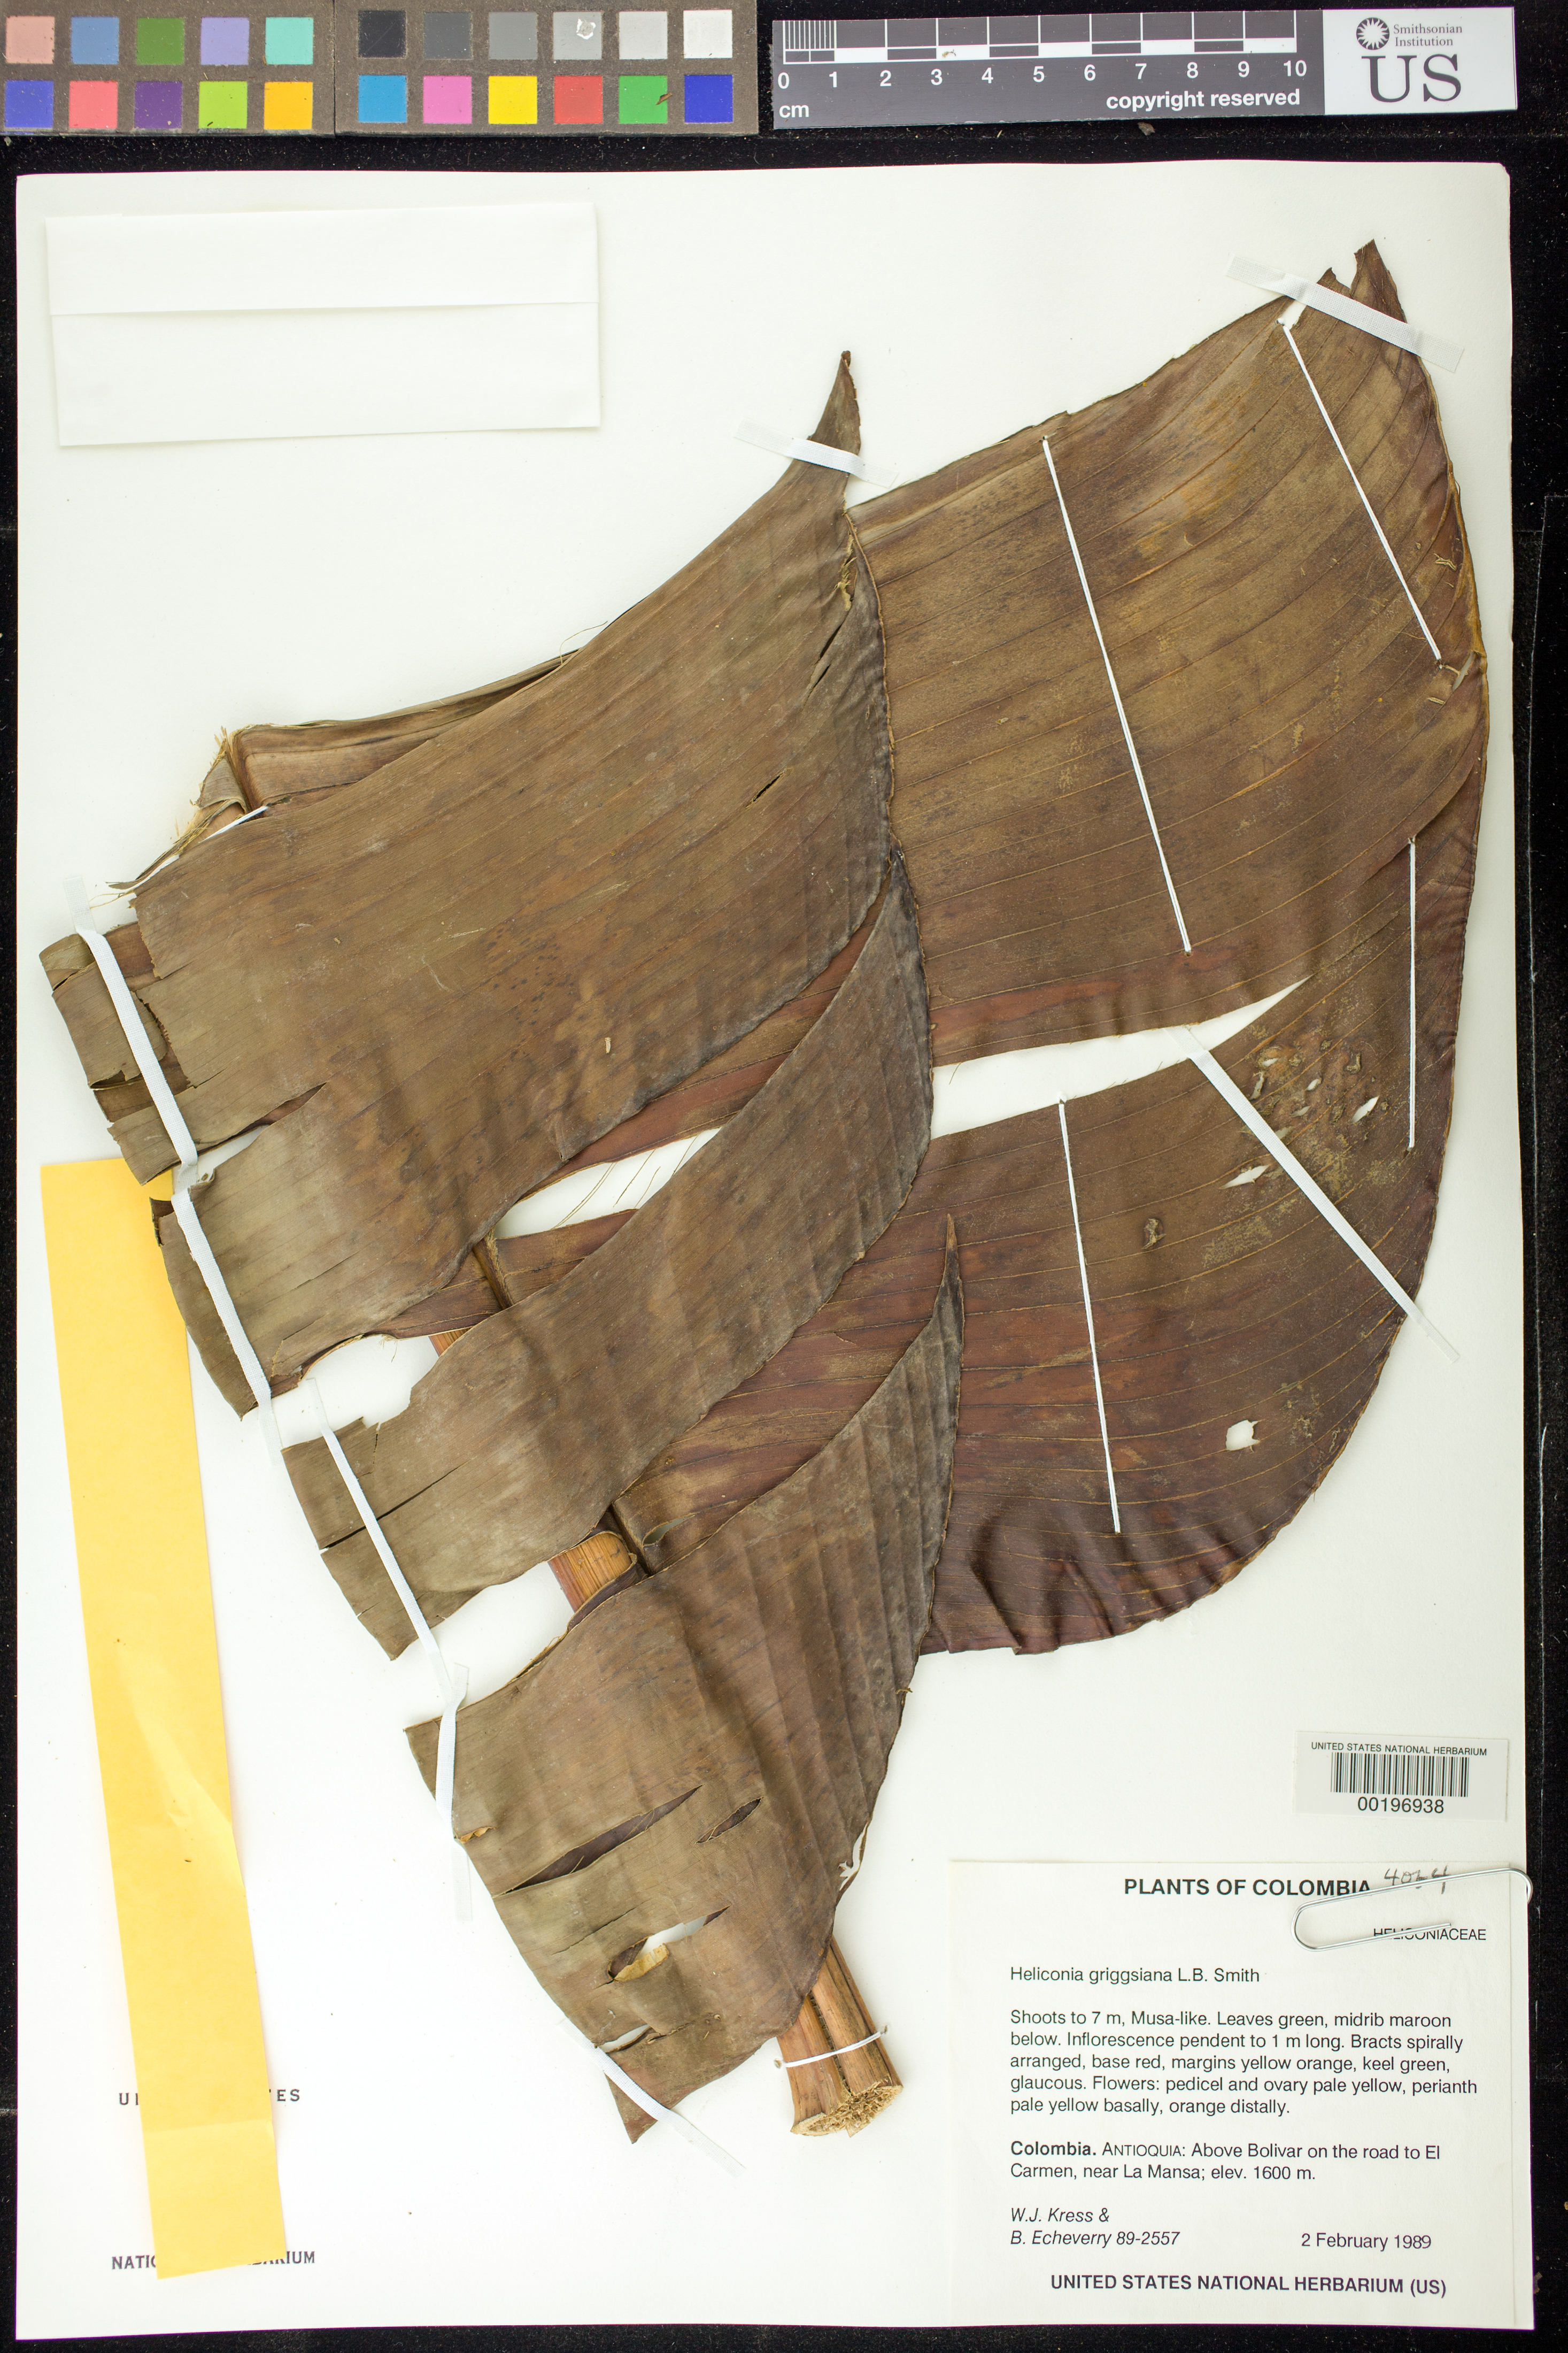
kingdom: Plantae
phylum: Tracheophyta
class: Liliopsida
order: Zingiberales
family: Heliconiaceae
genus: Heliconia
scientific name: Heliconia griggsiana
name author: L.B. Sm.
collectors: W. J. Kress & B. Echeverry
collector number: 89-2557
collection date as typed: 02 Feb 1989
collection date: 1989-02-02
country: Colombia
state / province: Antioquia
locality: Above Bolivar on road to el Carmen, near la Mansa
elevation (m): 1600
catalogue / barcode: US 3180266